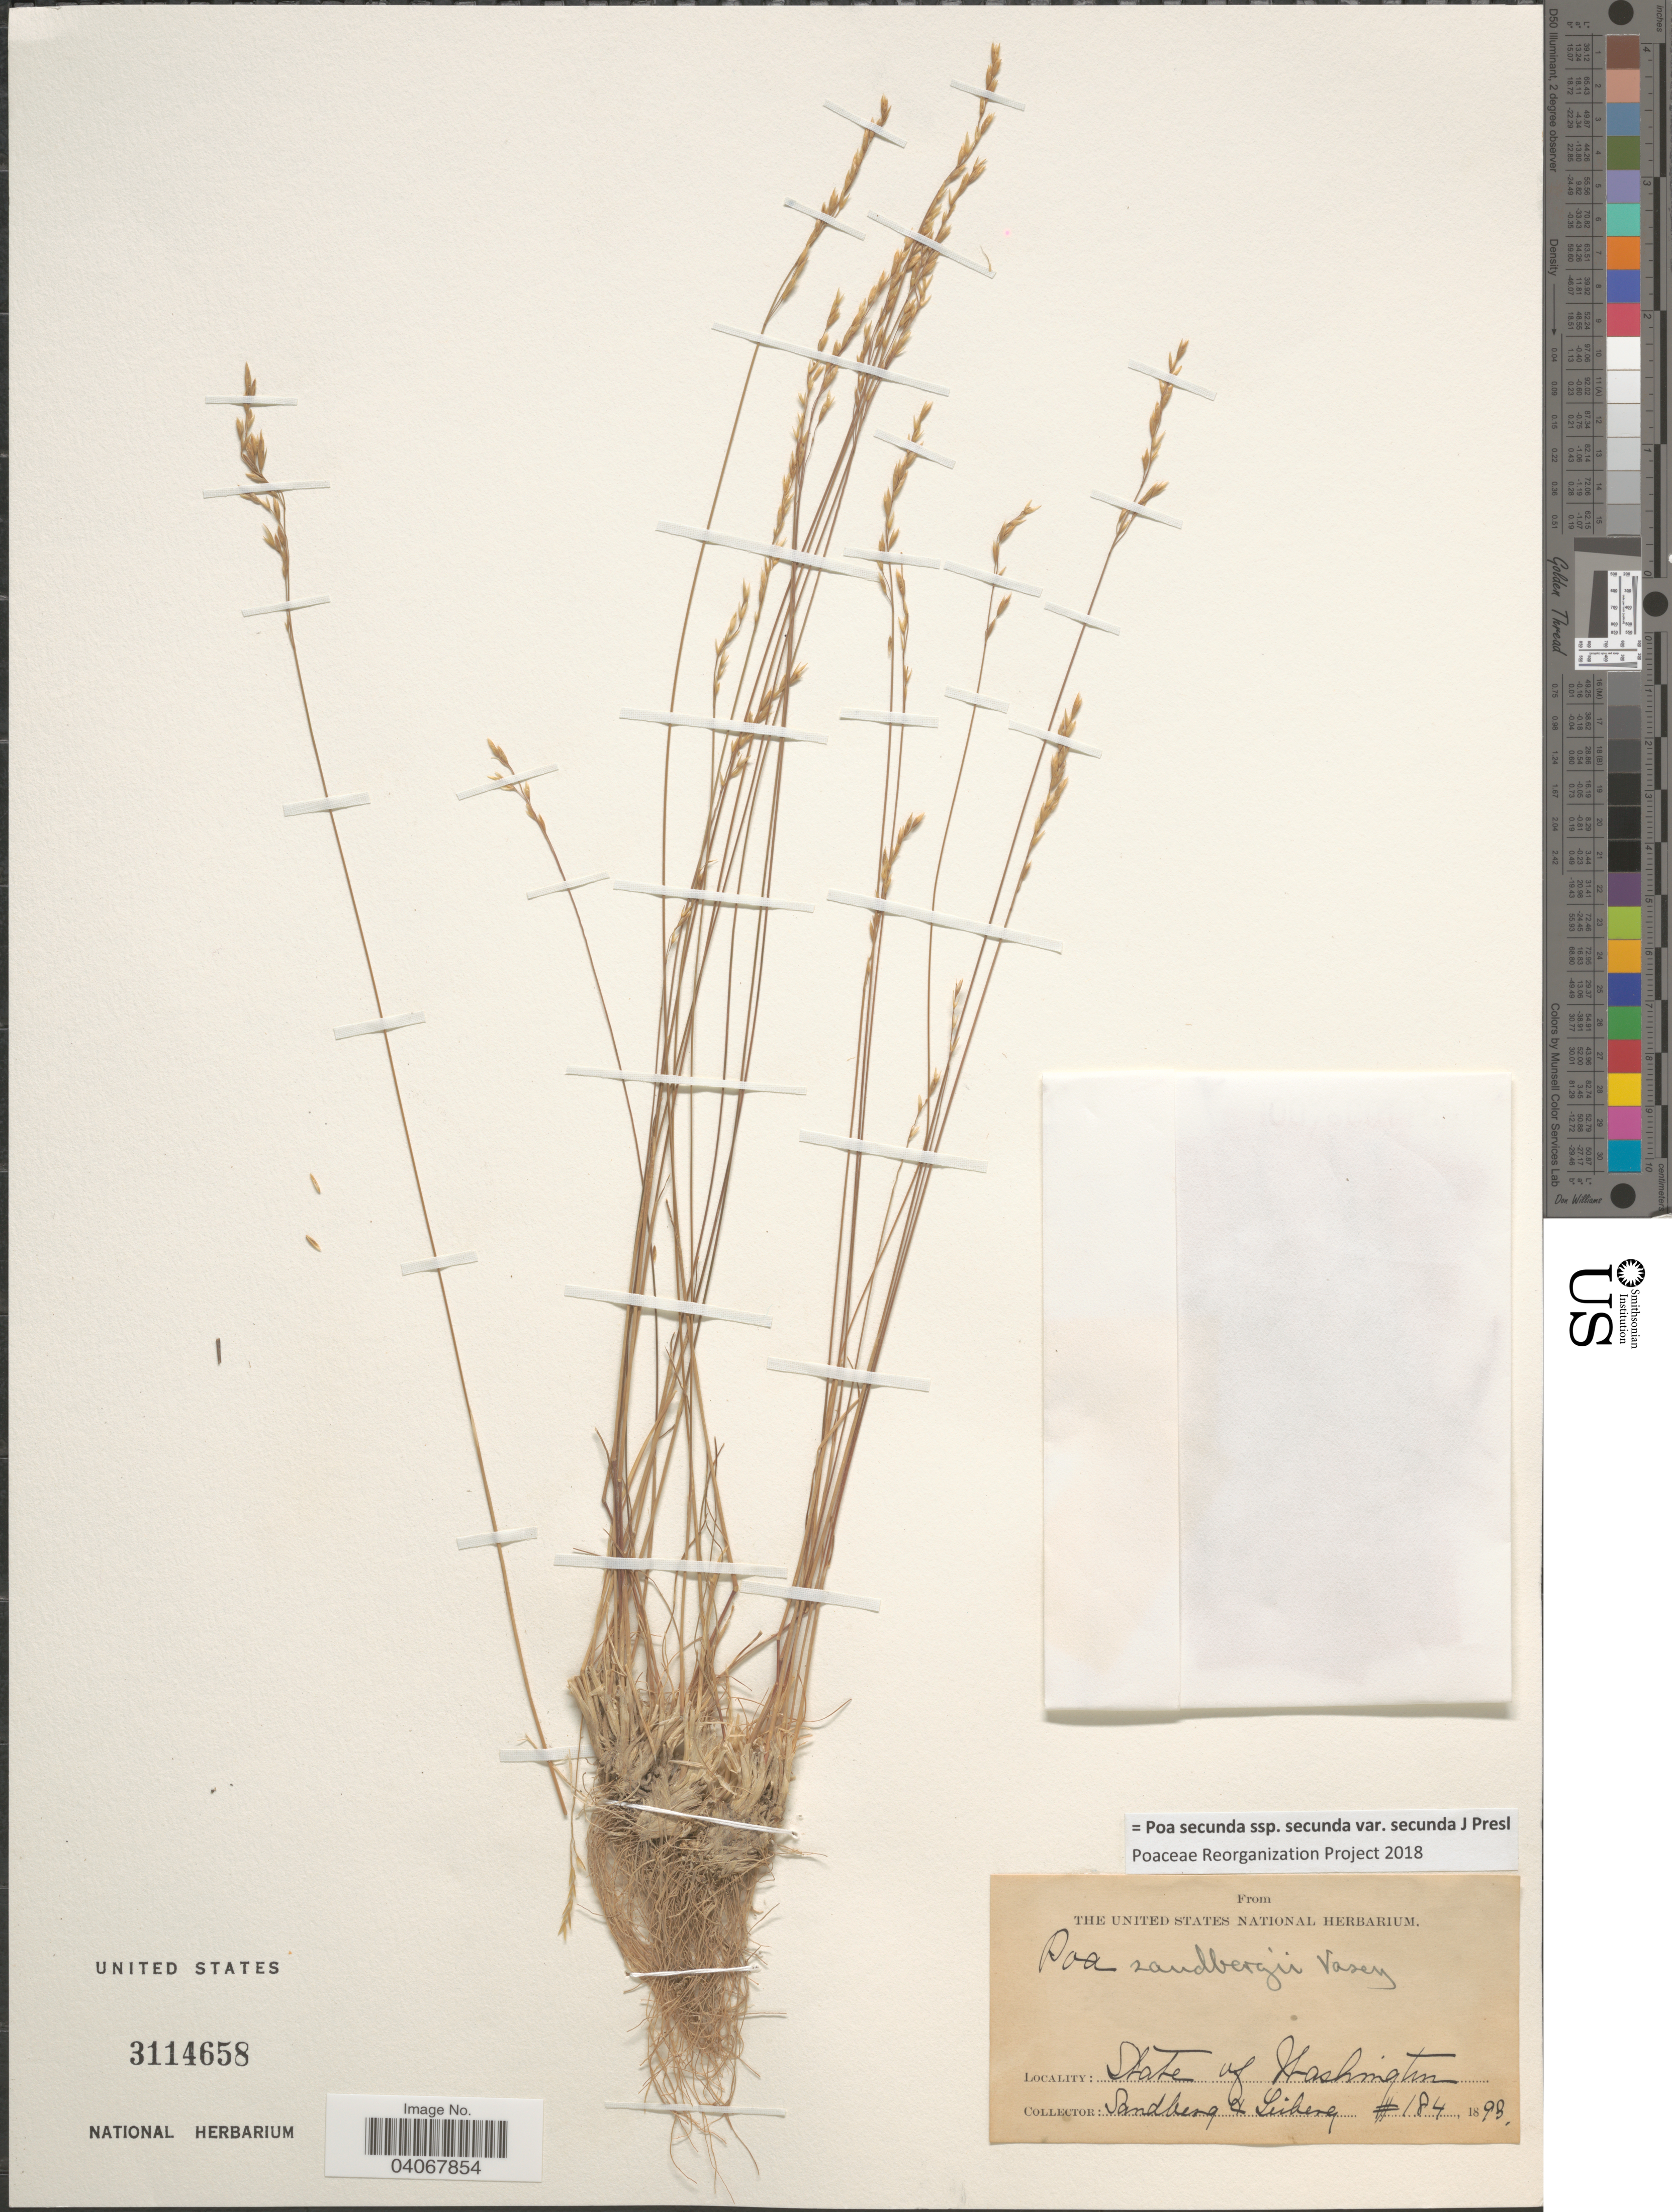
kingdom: Plantae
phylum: Tracheophyta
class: Liliopsida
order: Poales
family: Poaceae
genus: Poa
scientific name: Poa secunda subsp. secunda var. secunda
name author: J. Presl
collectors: Sandberg & -. Leiberg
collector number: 184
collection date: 1893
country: United States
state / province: Washington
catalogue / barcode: US 3114658